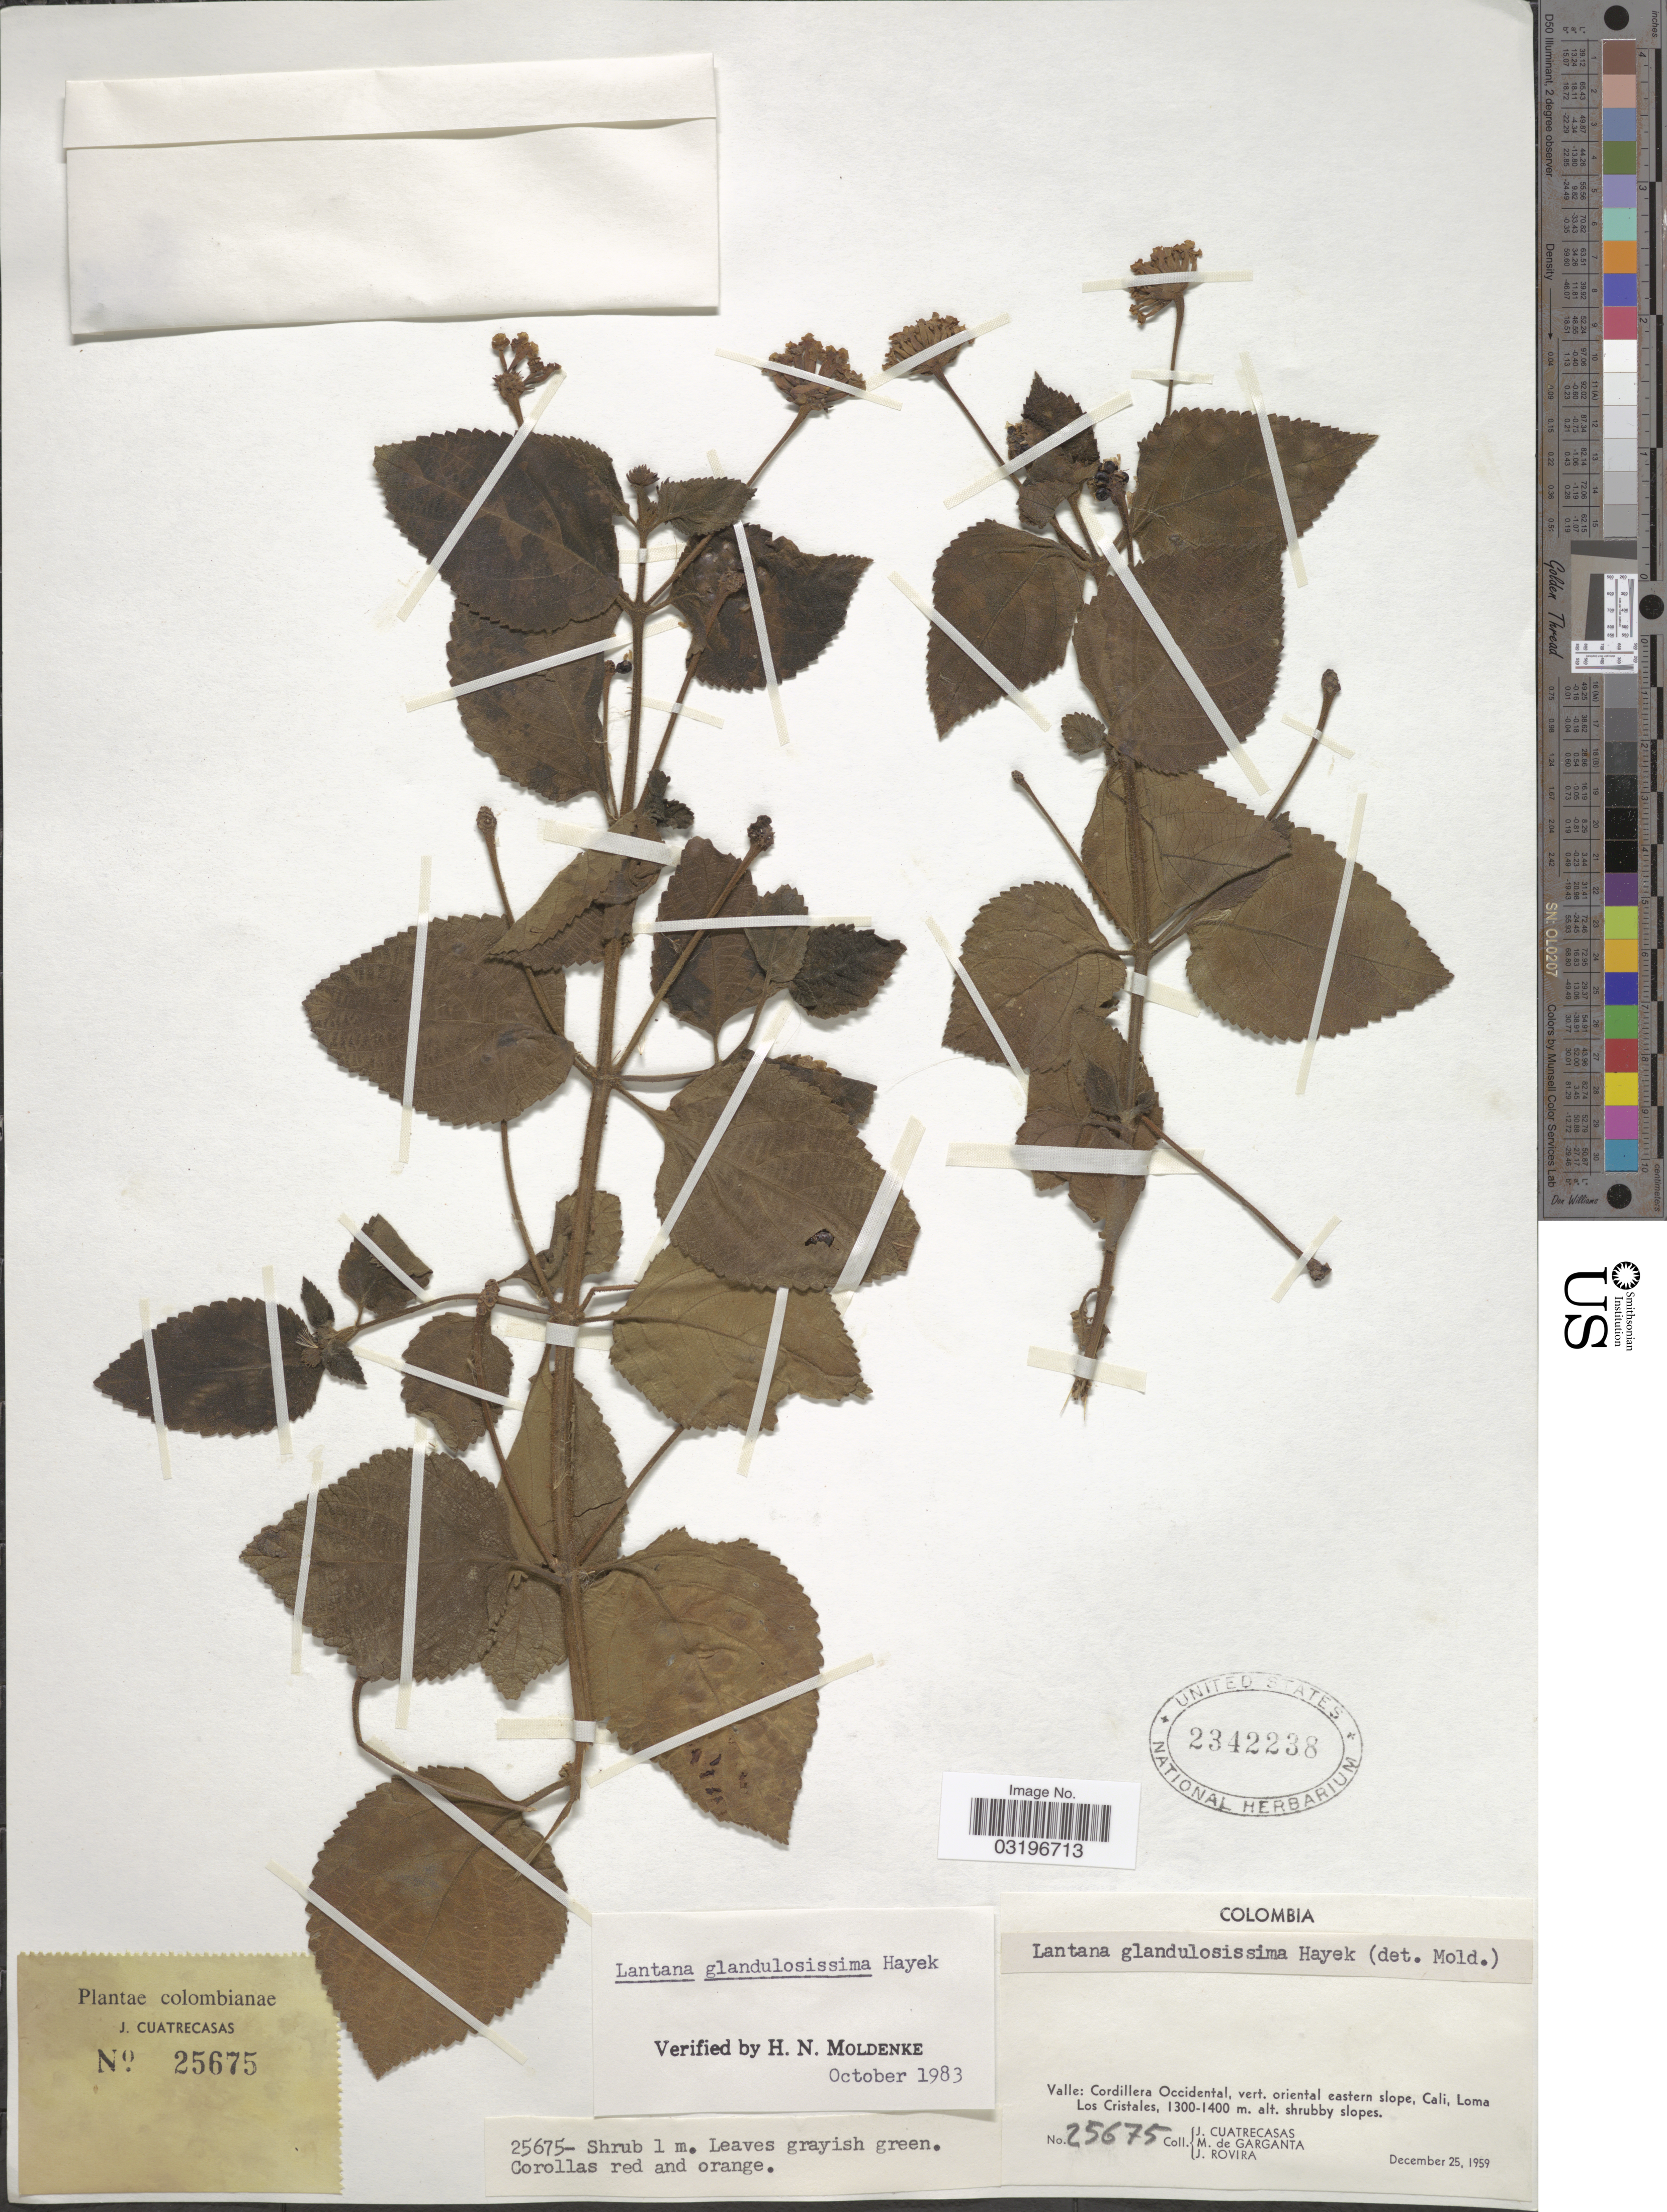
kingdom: Plantae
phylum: Tracheophyta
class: Magnoliopsida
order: Lamiales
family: Verbenaceae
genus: Lantana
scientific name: Lantana glandulosissima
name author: Hayek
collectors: J. Cuatrecasas, M. Garganta & J. Rovira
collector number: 25675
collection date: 1959-12-25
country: Colombia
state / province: Valle del Cauca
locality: Valle: Cordillera Occidental, vert. oriental eastern slope, Cali, Loma Los Cristales.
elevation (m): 1300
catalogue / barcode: US 2342238